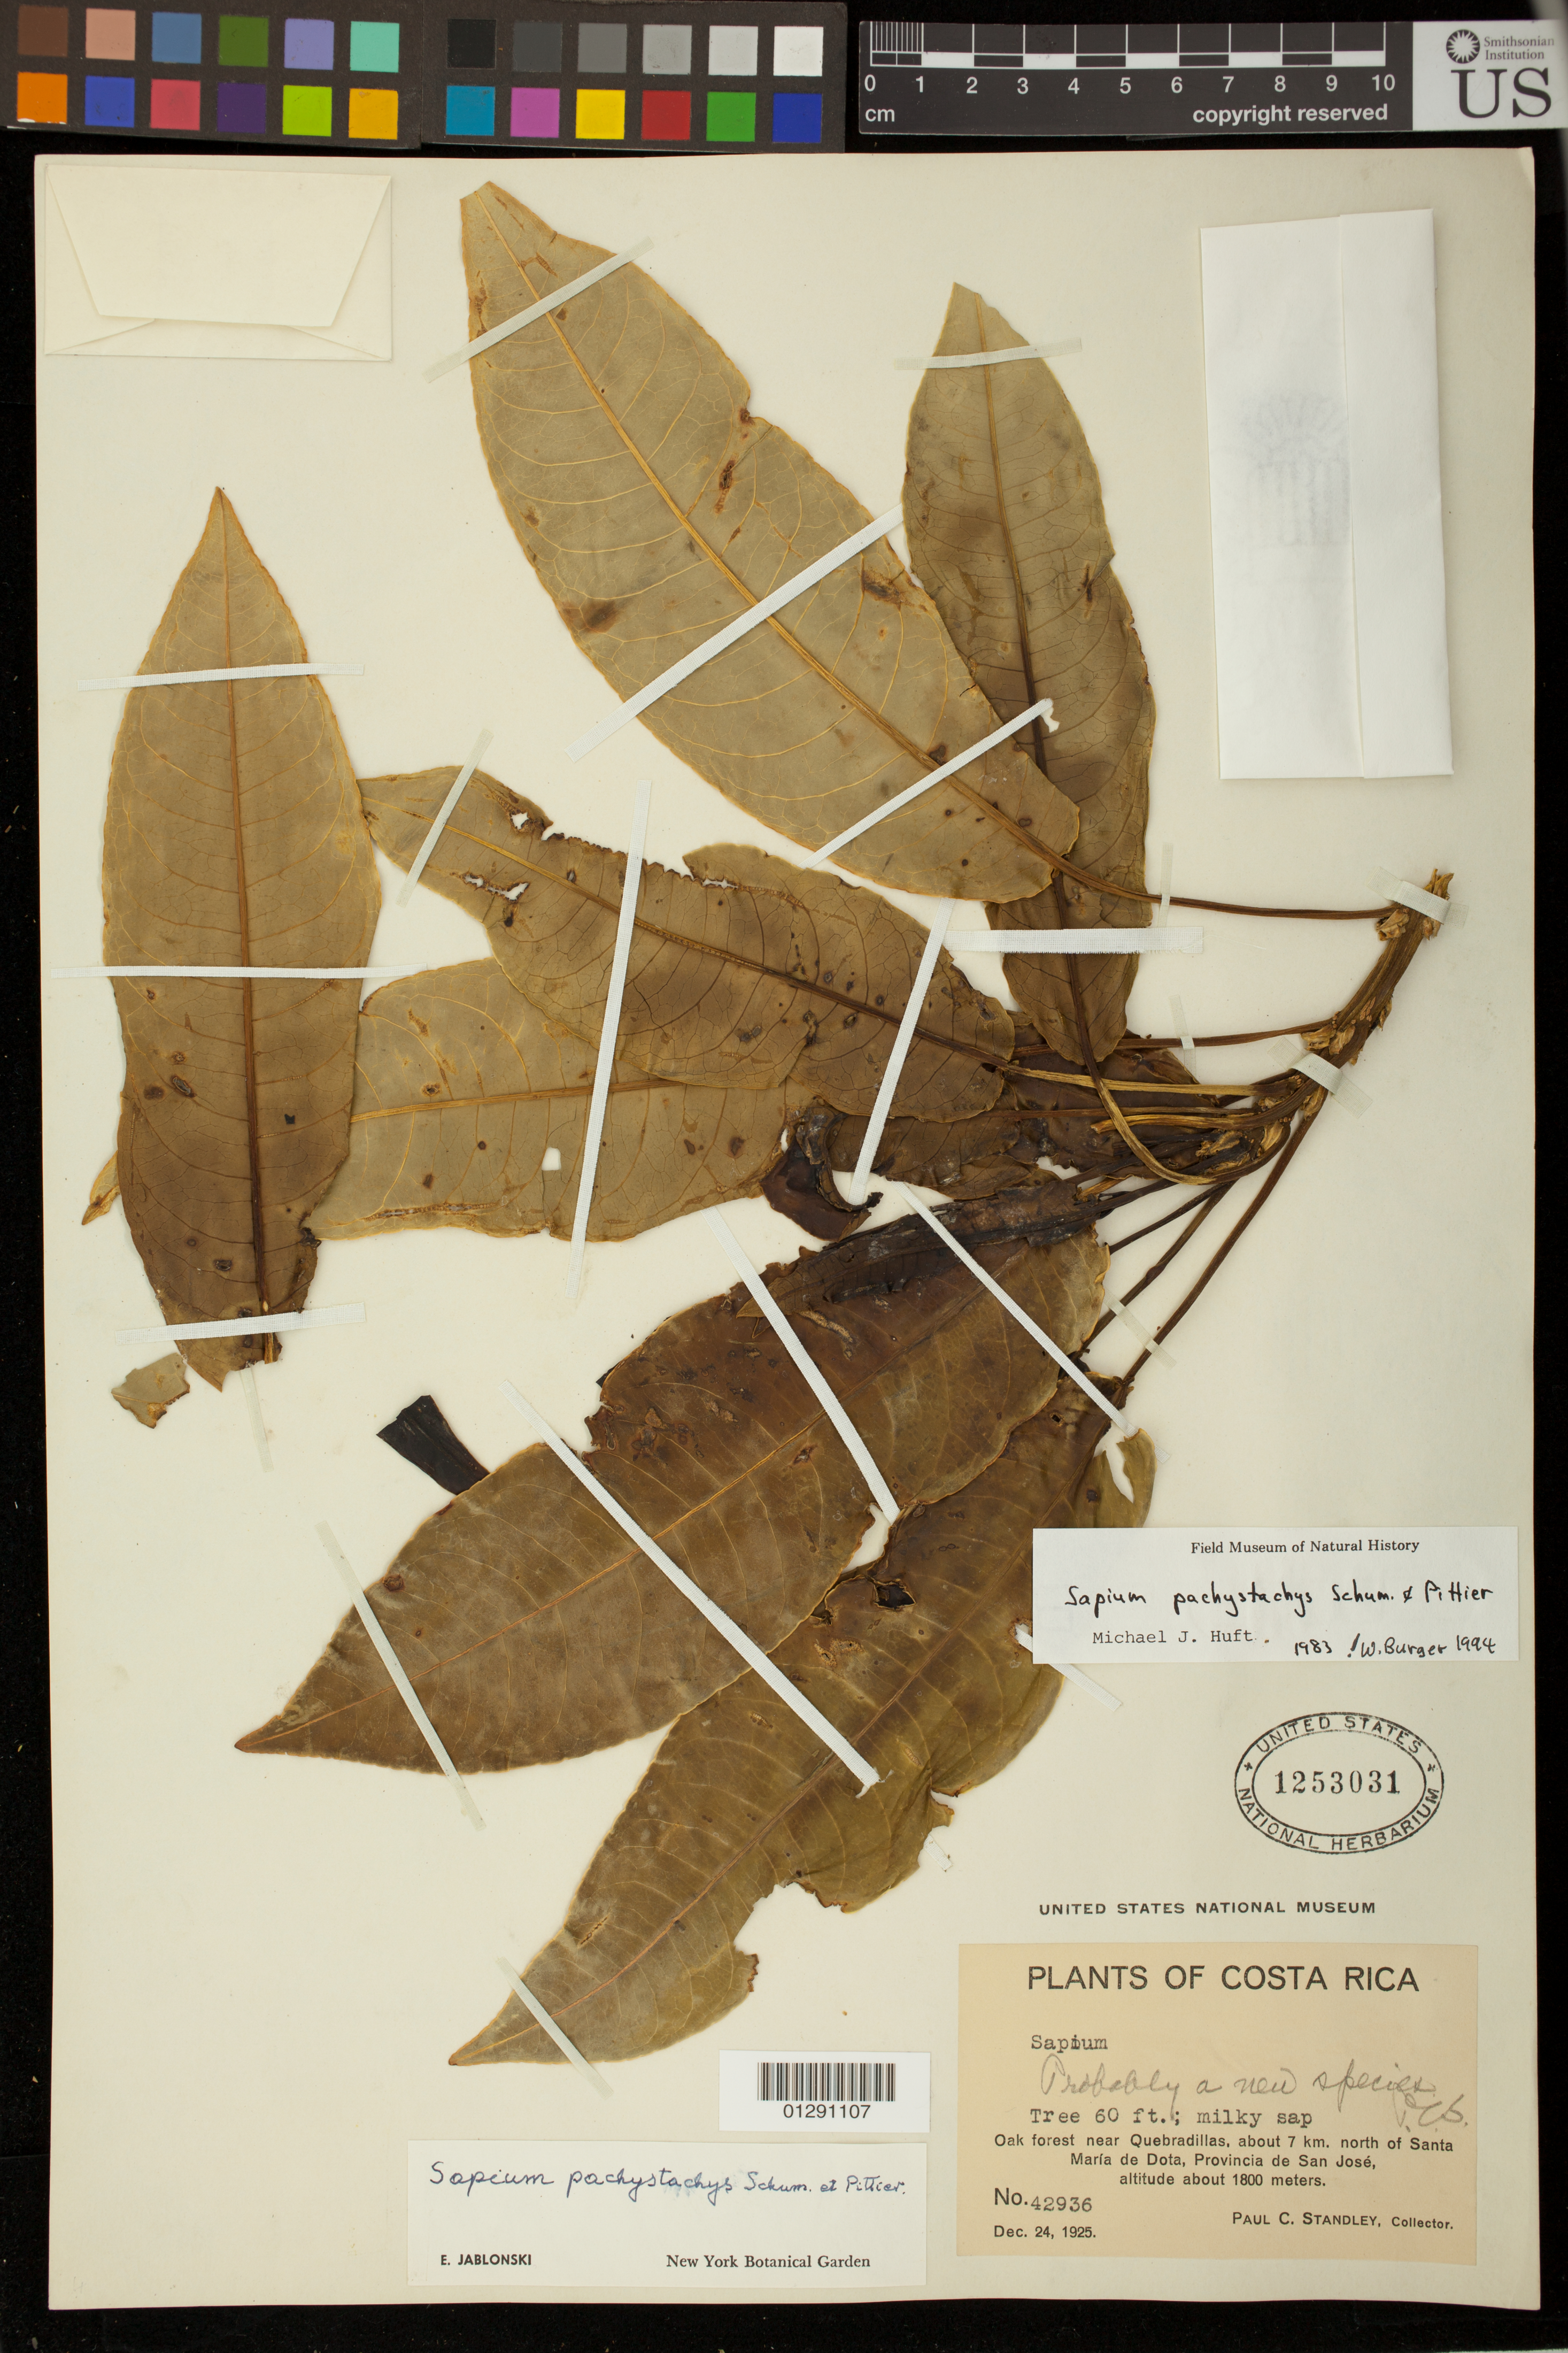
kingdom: Plantae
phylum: Tracheophyta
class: Magnoliopsida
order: Malpighiales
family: Euphorbiaceae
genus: Sapium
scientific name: Sapium pachystachys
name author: K. Schum. & Pittier in Pittier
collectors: P. C. Standley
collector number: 42936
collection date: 1925-12-24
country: Costa Rica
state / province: San Jose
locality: near Quebradillas, about 7 km. north of Santa Maria de Dota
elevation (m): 1800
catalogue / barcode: US 1253031